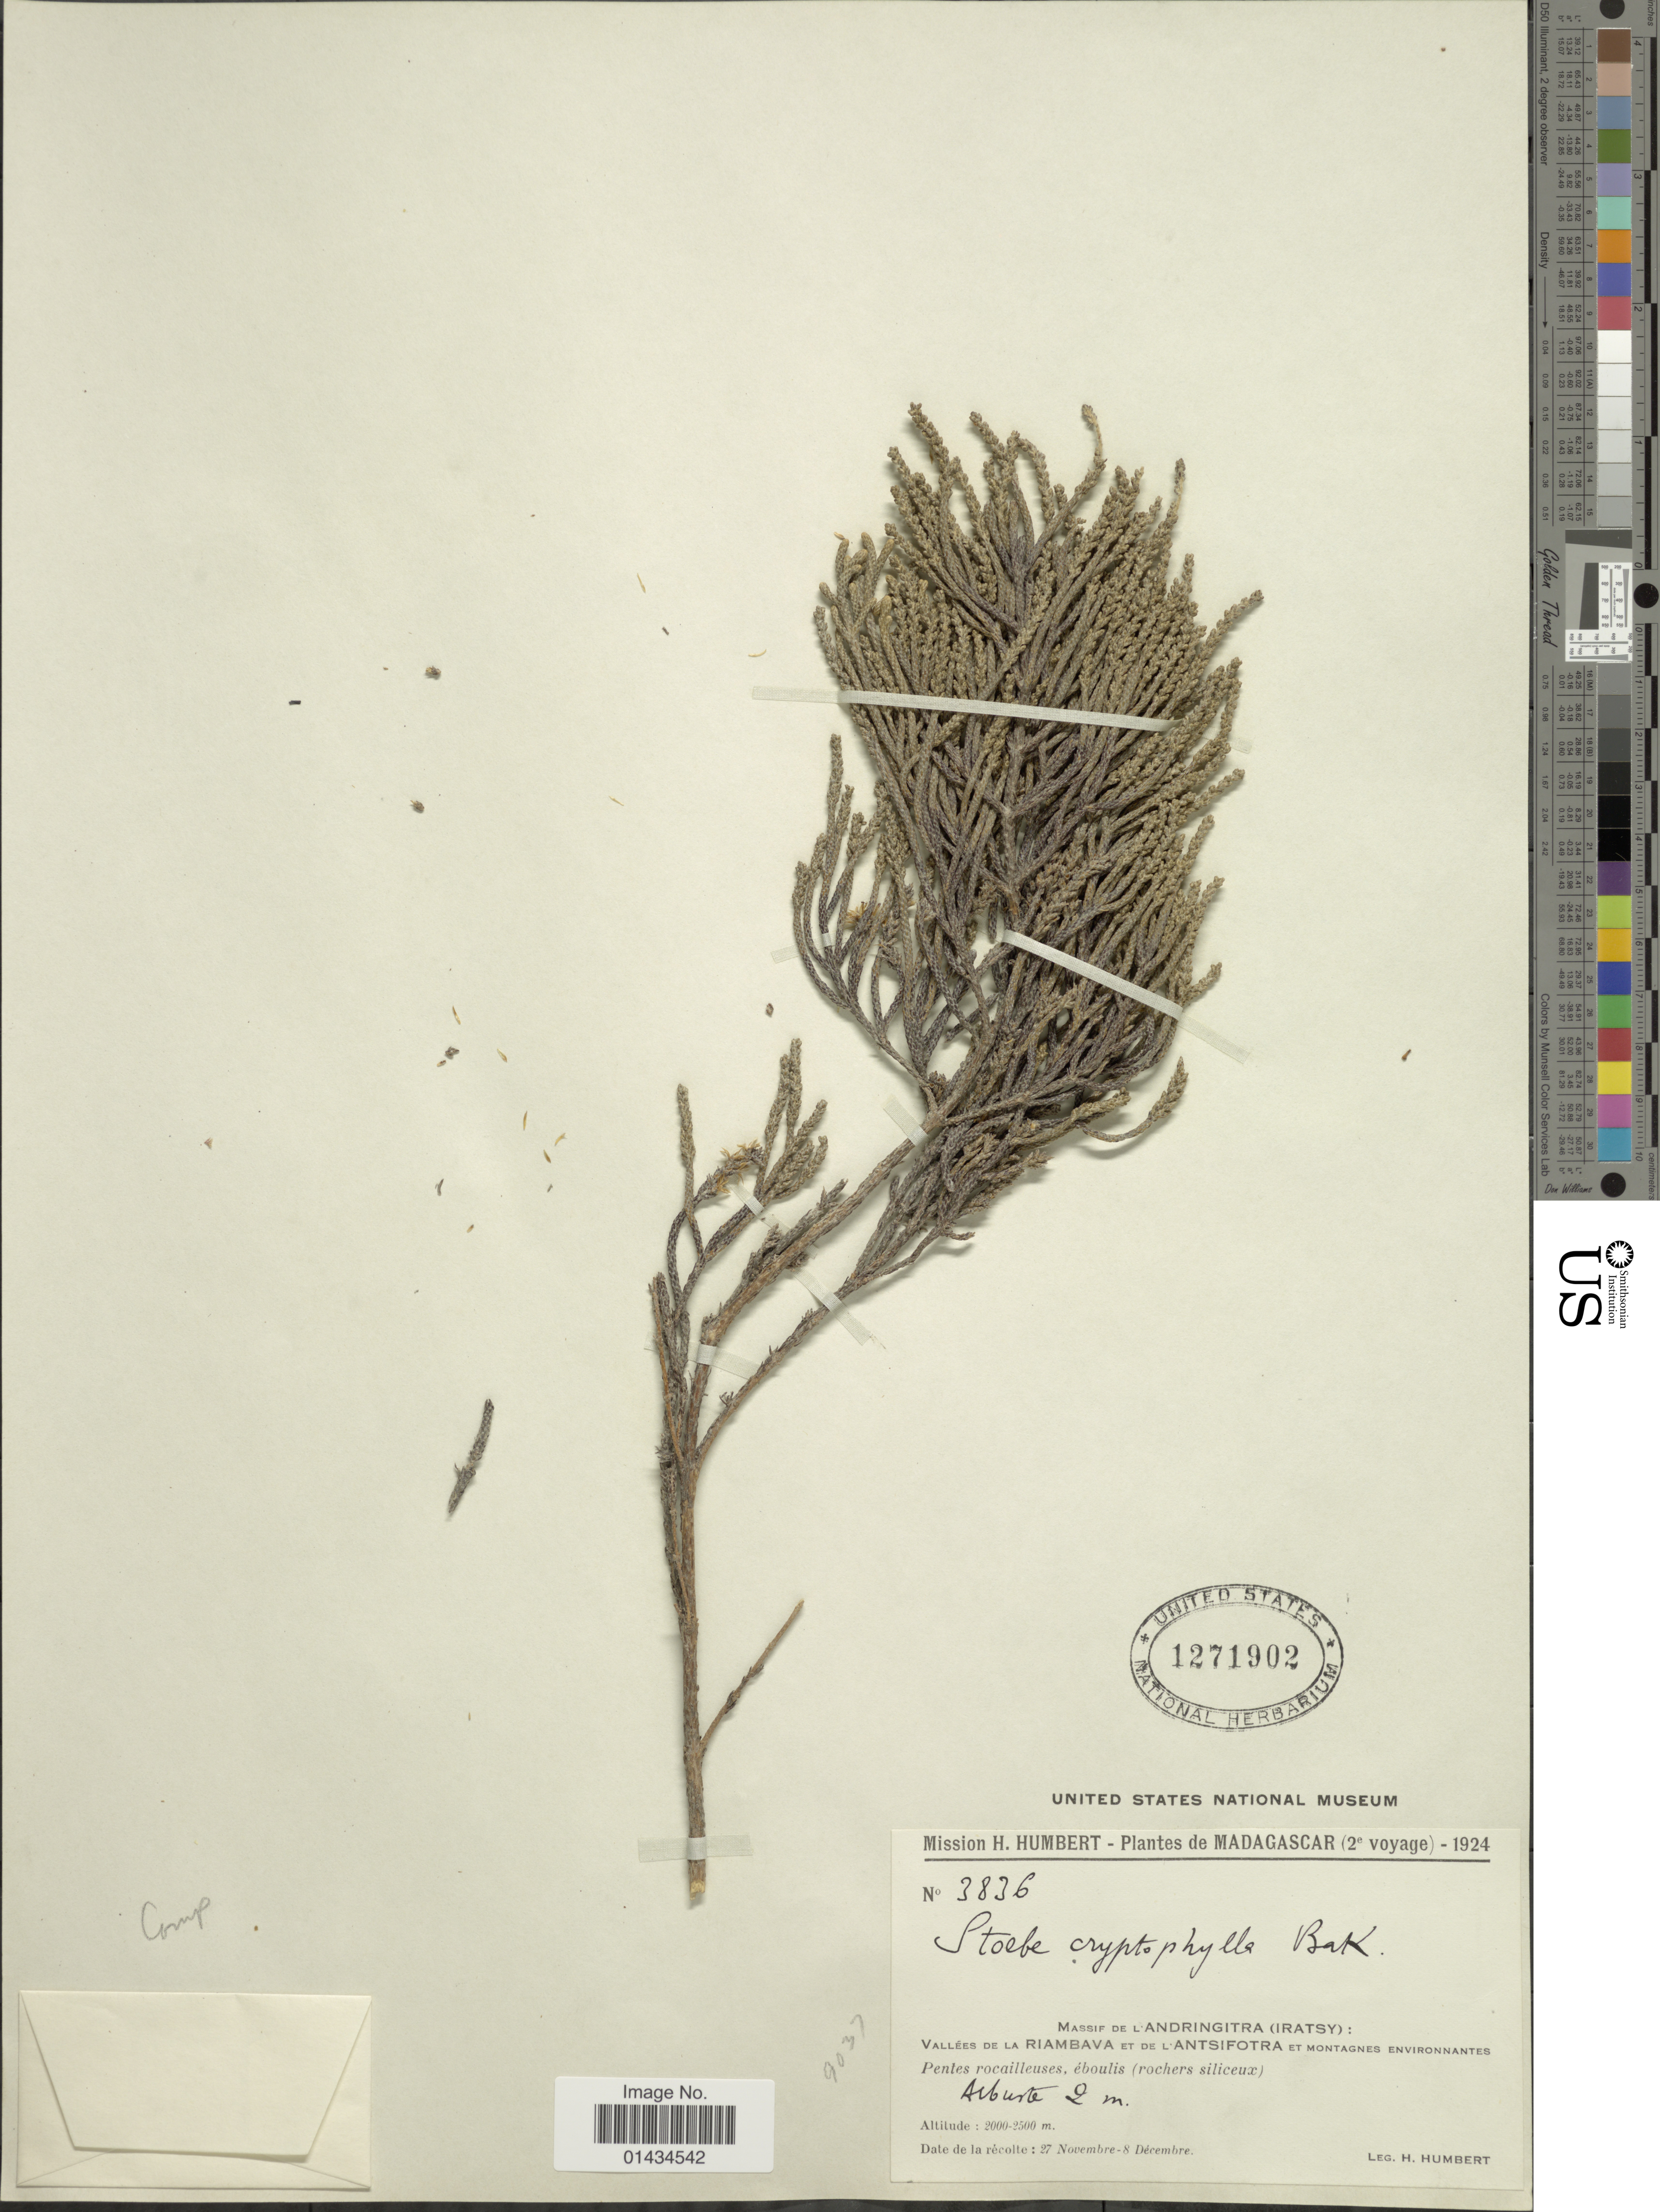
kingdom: Plantae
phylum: Tracheophyta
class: Magnoliopsida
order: Asterales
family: Asteraceae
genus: Stoebe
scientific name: Stoebe cryptophylla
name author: Baker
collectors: H. Humbert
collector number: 3836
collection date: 1924-11-27/1924-12-08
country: Madagascar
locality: Madagasccar (2e voyage), massif fe l'Andringitra (Iratsy), vallées de La Riambava et de L'Antsifotra et Montagnes Environnantes, Pentes rocailleuses, éboulis (rochers siliceux)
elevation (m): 2000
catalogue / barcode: US 1271902